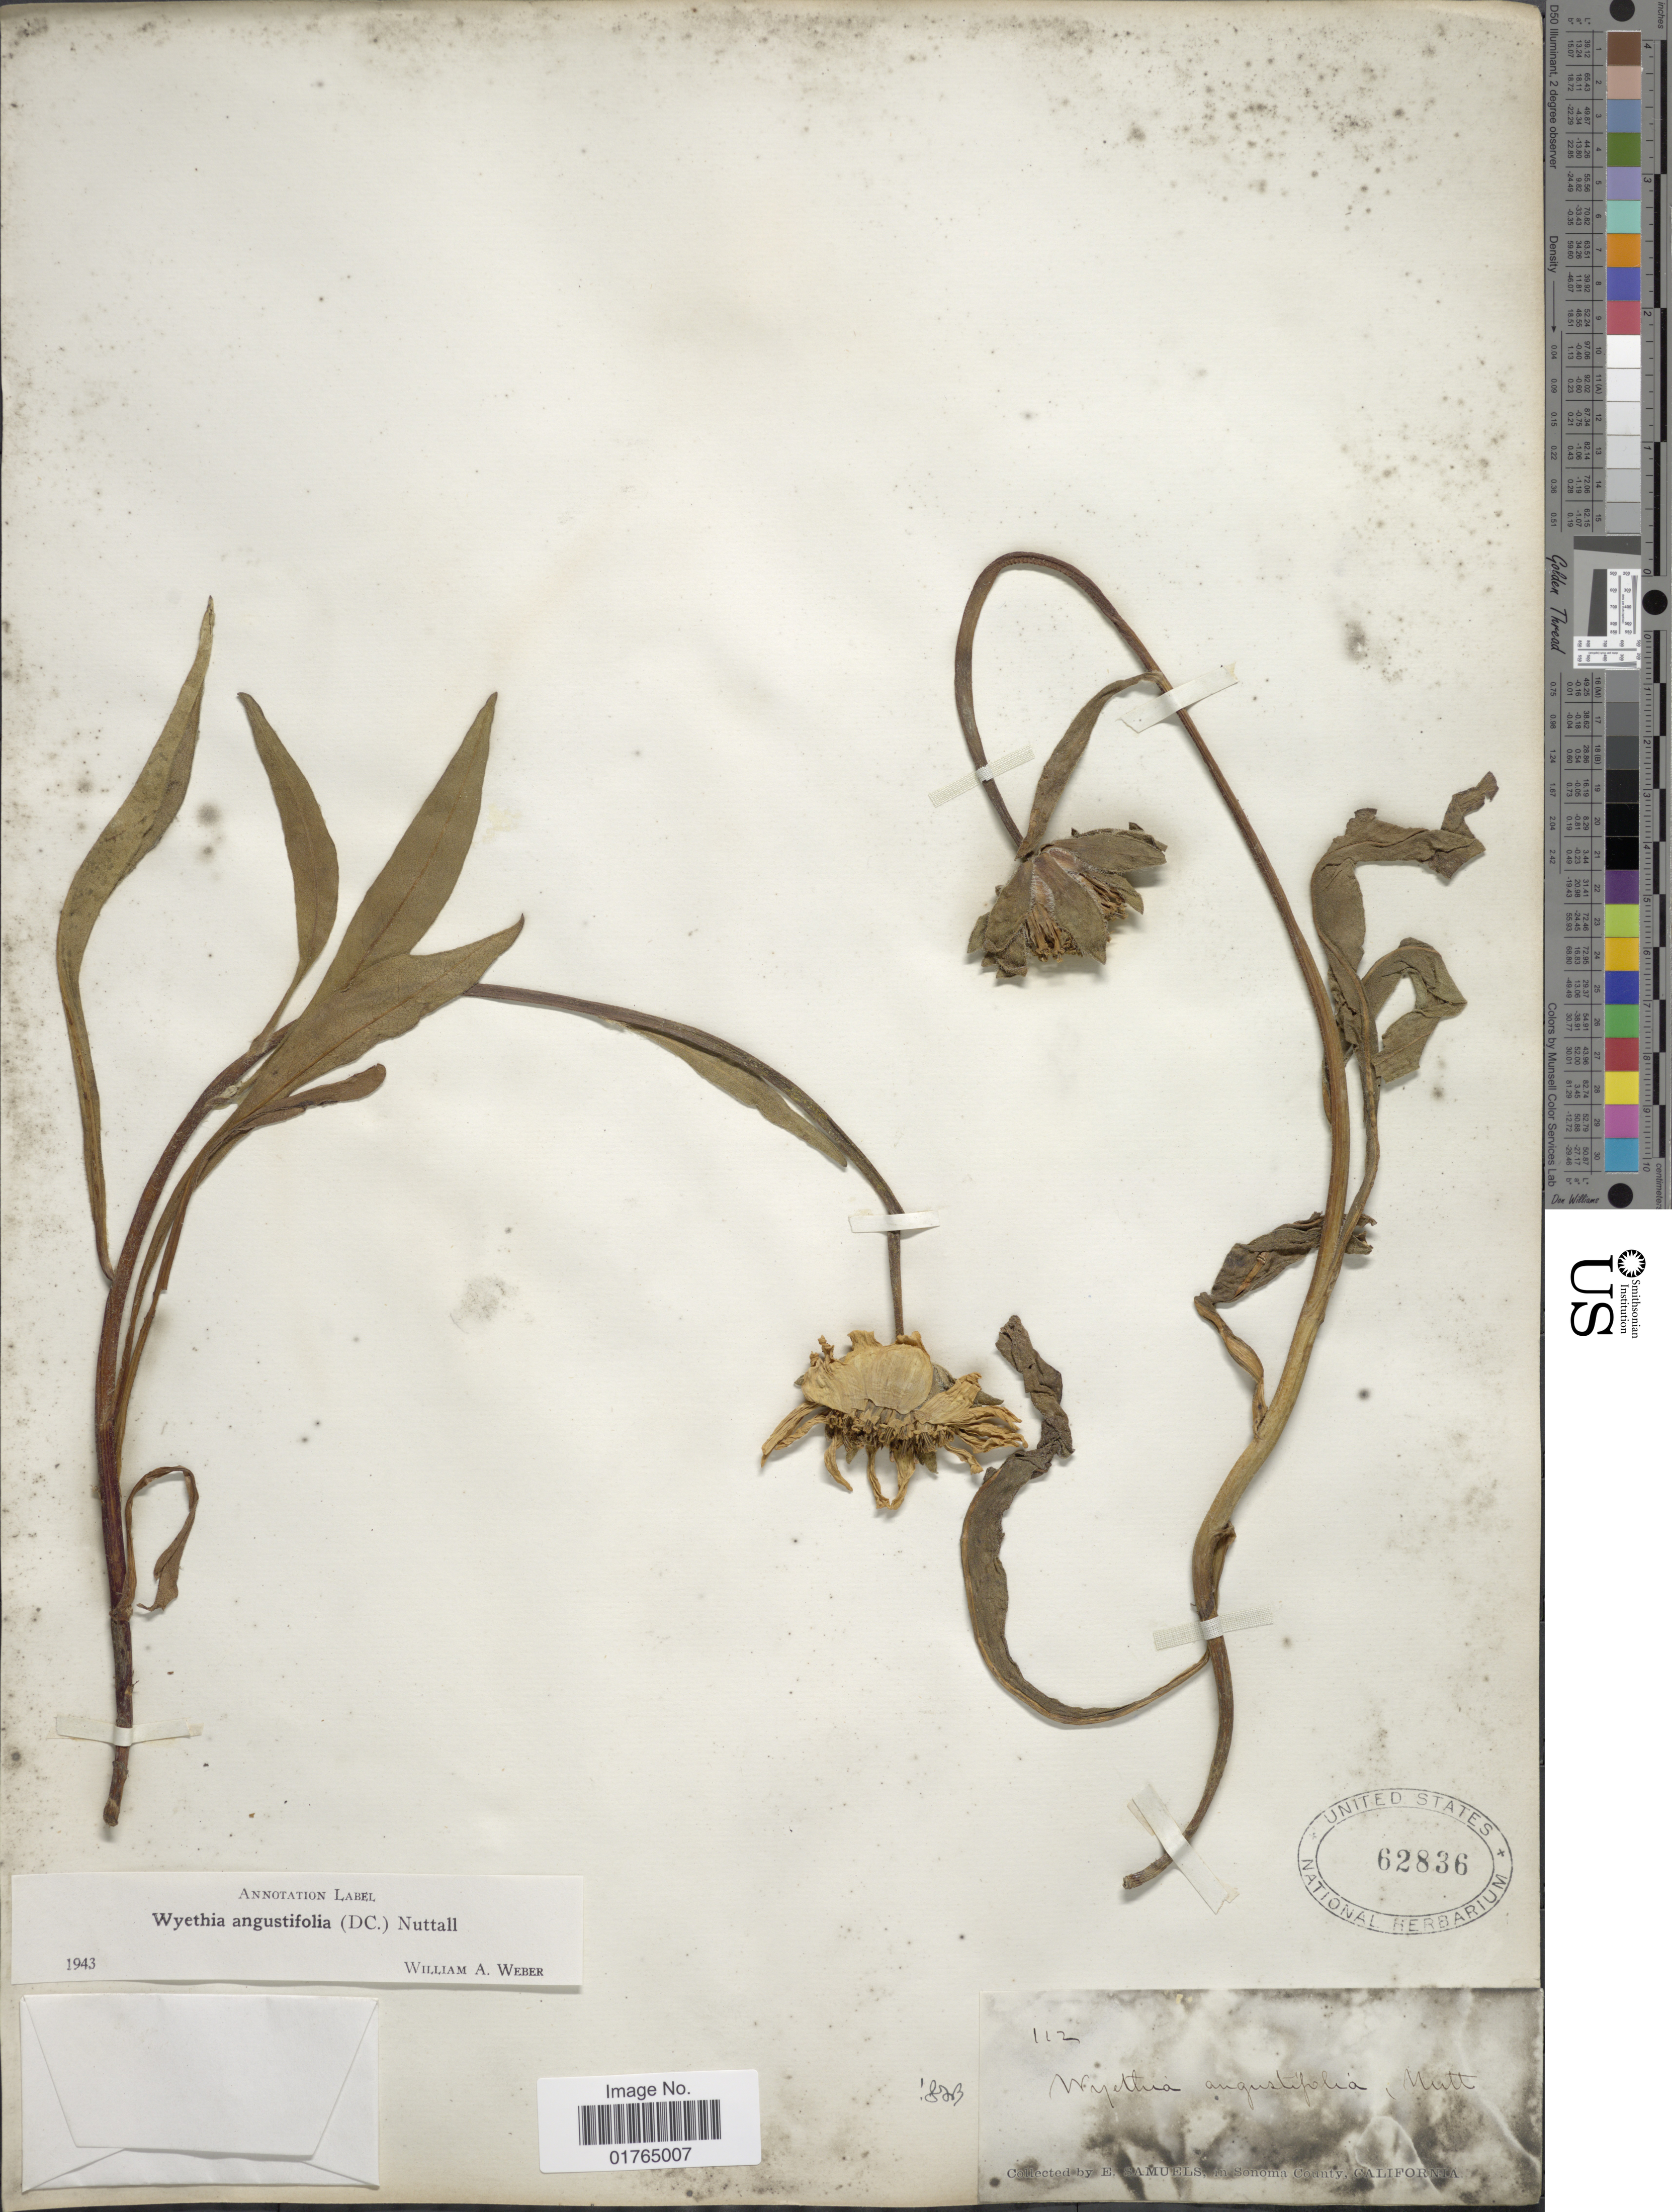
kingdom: Plantae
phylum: Tracheophyta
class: Magnoliopsida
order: Asterales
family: Asteraceae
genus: Wyethia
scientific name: Wyethia angustifolia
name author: (DC.) Nutt.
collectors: E. Samuels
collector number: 112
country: United States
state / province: California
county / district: Sonoma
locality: Sonoma County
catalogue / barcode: US 62836